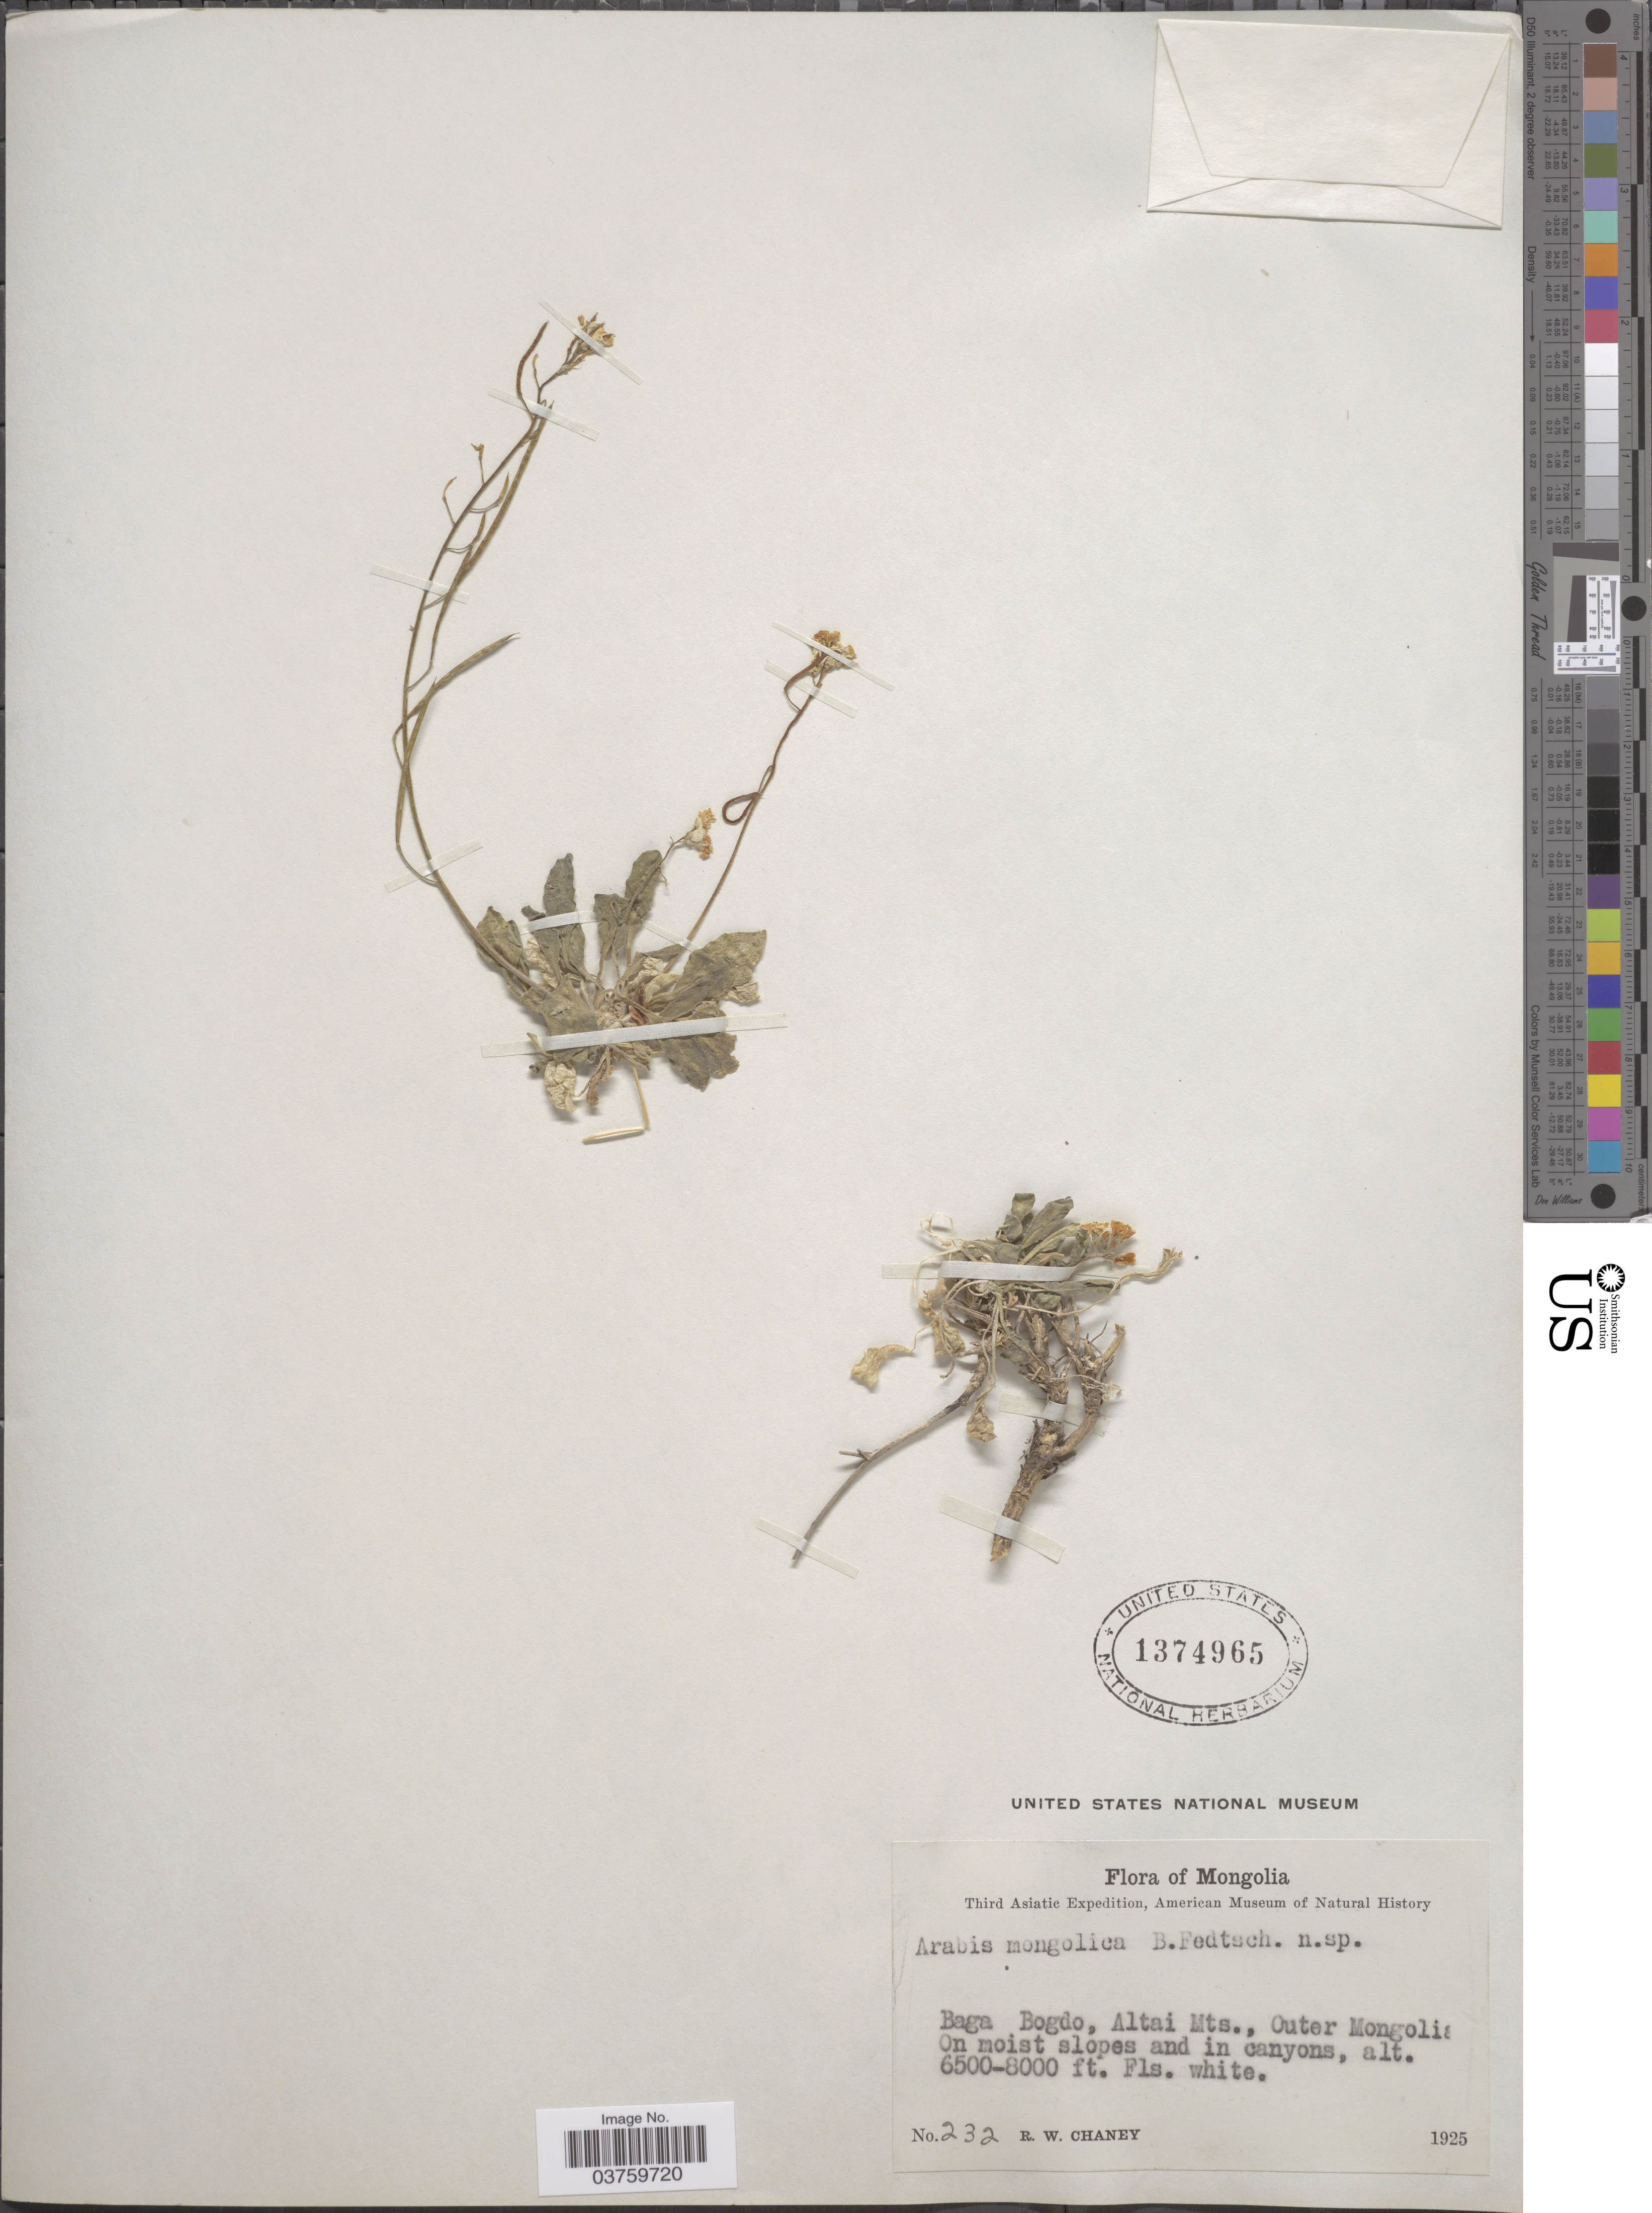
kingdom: Plantae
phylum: Tracheophyta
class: Magnoliopsida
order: Brassicales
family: Brassicaceae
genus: Arabis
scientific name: Arabis mongolica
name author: Botsch.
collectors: R. Chaney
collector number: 232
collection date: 1925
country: Mongolia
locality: Baga Bogdo, Altai Mts., Outer Mongolia.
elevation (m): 1981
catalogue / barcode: US 1374965